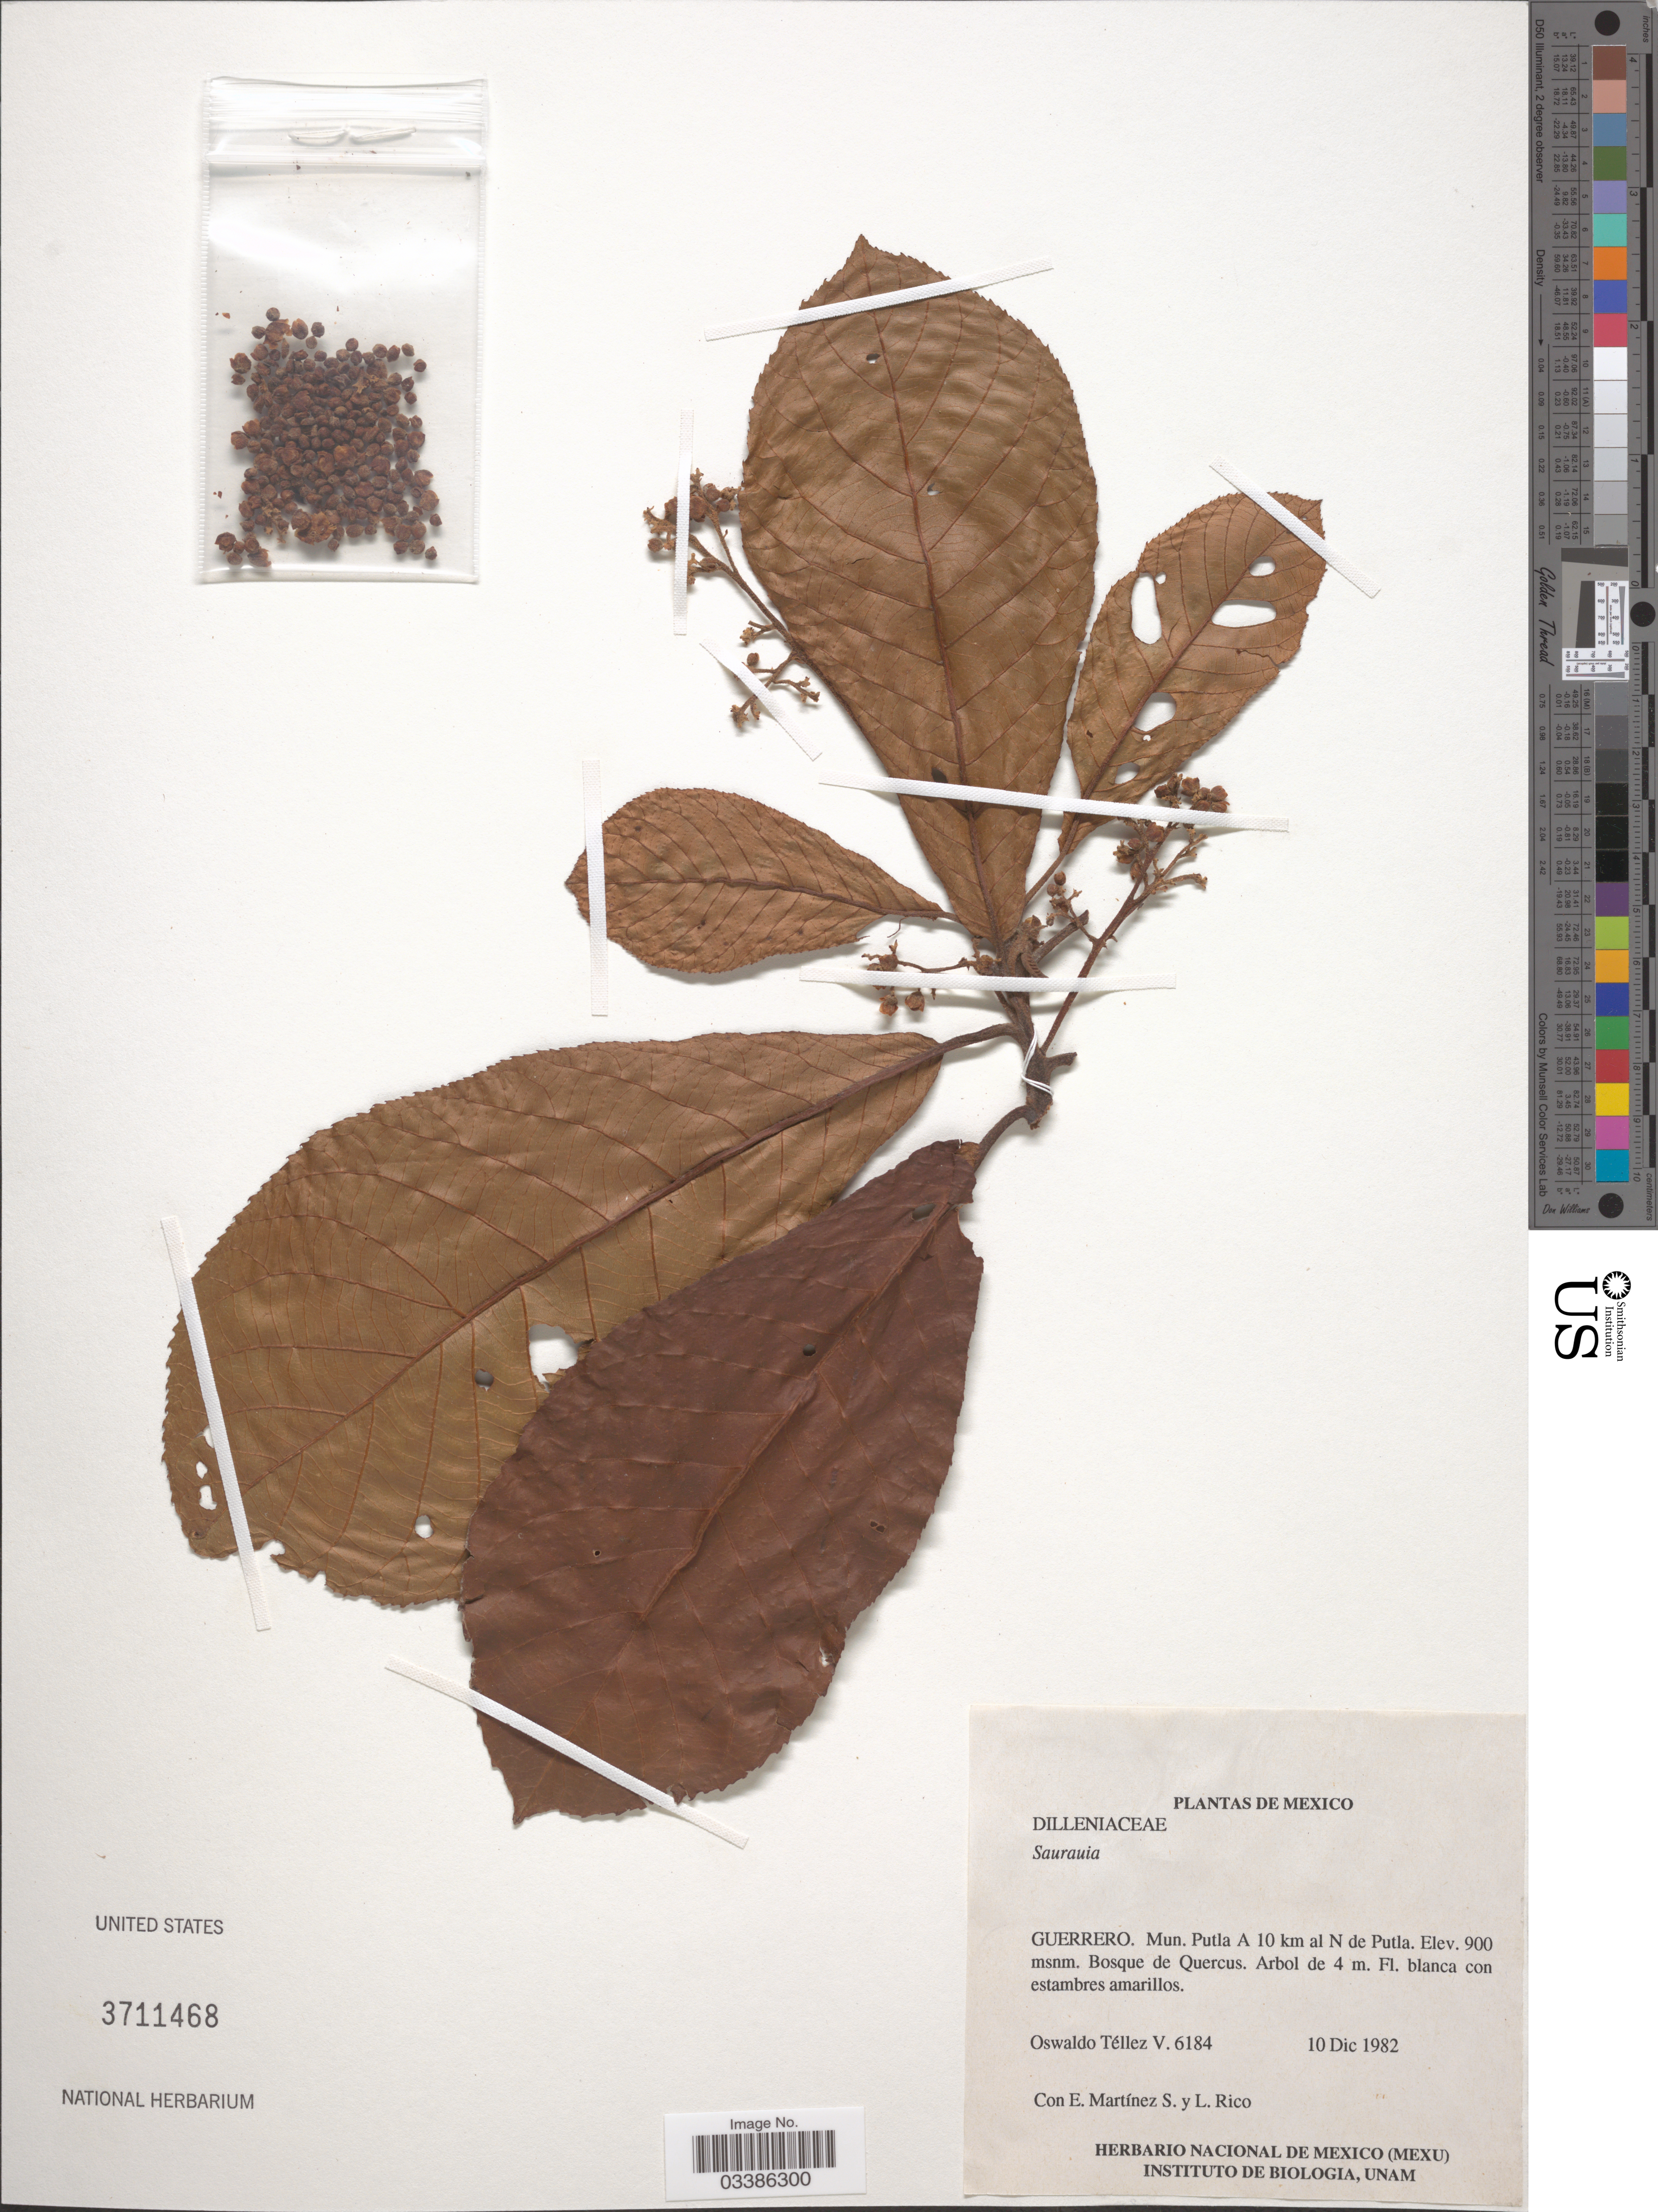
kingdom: Plantae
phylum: Tracheophyta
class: Magnoliopsida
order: Ericales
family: Actinidiaceae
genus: Saurauia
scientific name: Saurauia sp.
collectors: O. Téllez V., E. M. Martínez S. & L. Rico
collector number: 6184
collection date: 1982-12-10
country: Mexico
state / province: Guerrero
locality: Mun. Putla A 10 km al N de Putla.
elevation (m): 900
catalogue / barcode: US 3711468